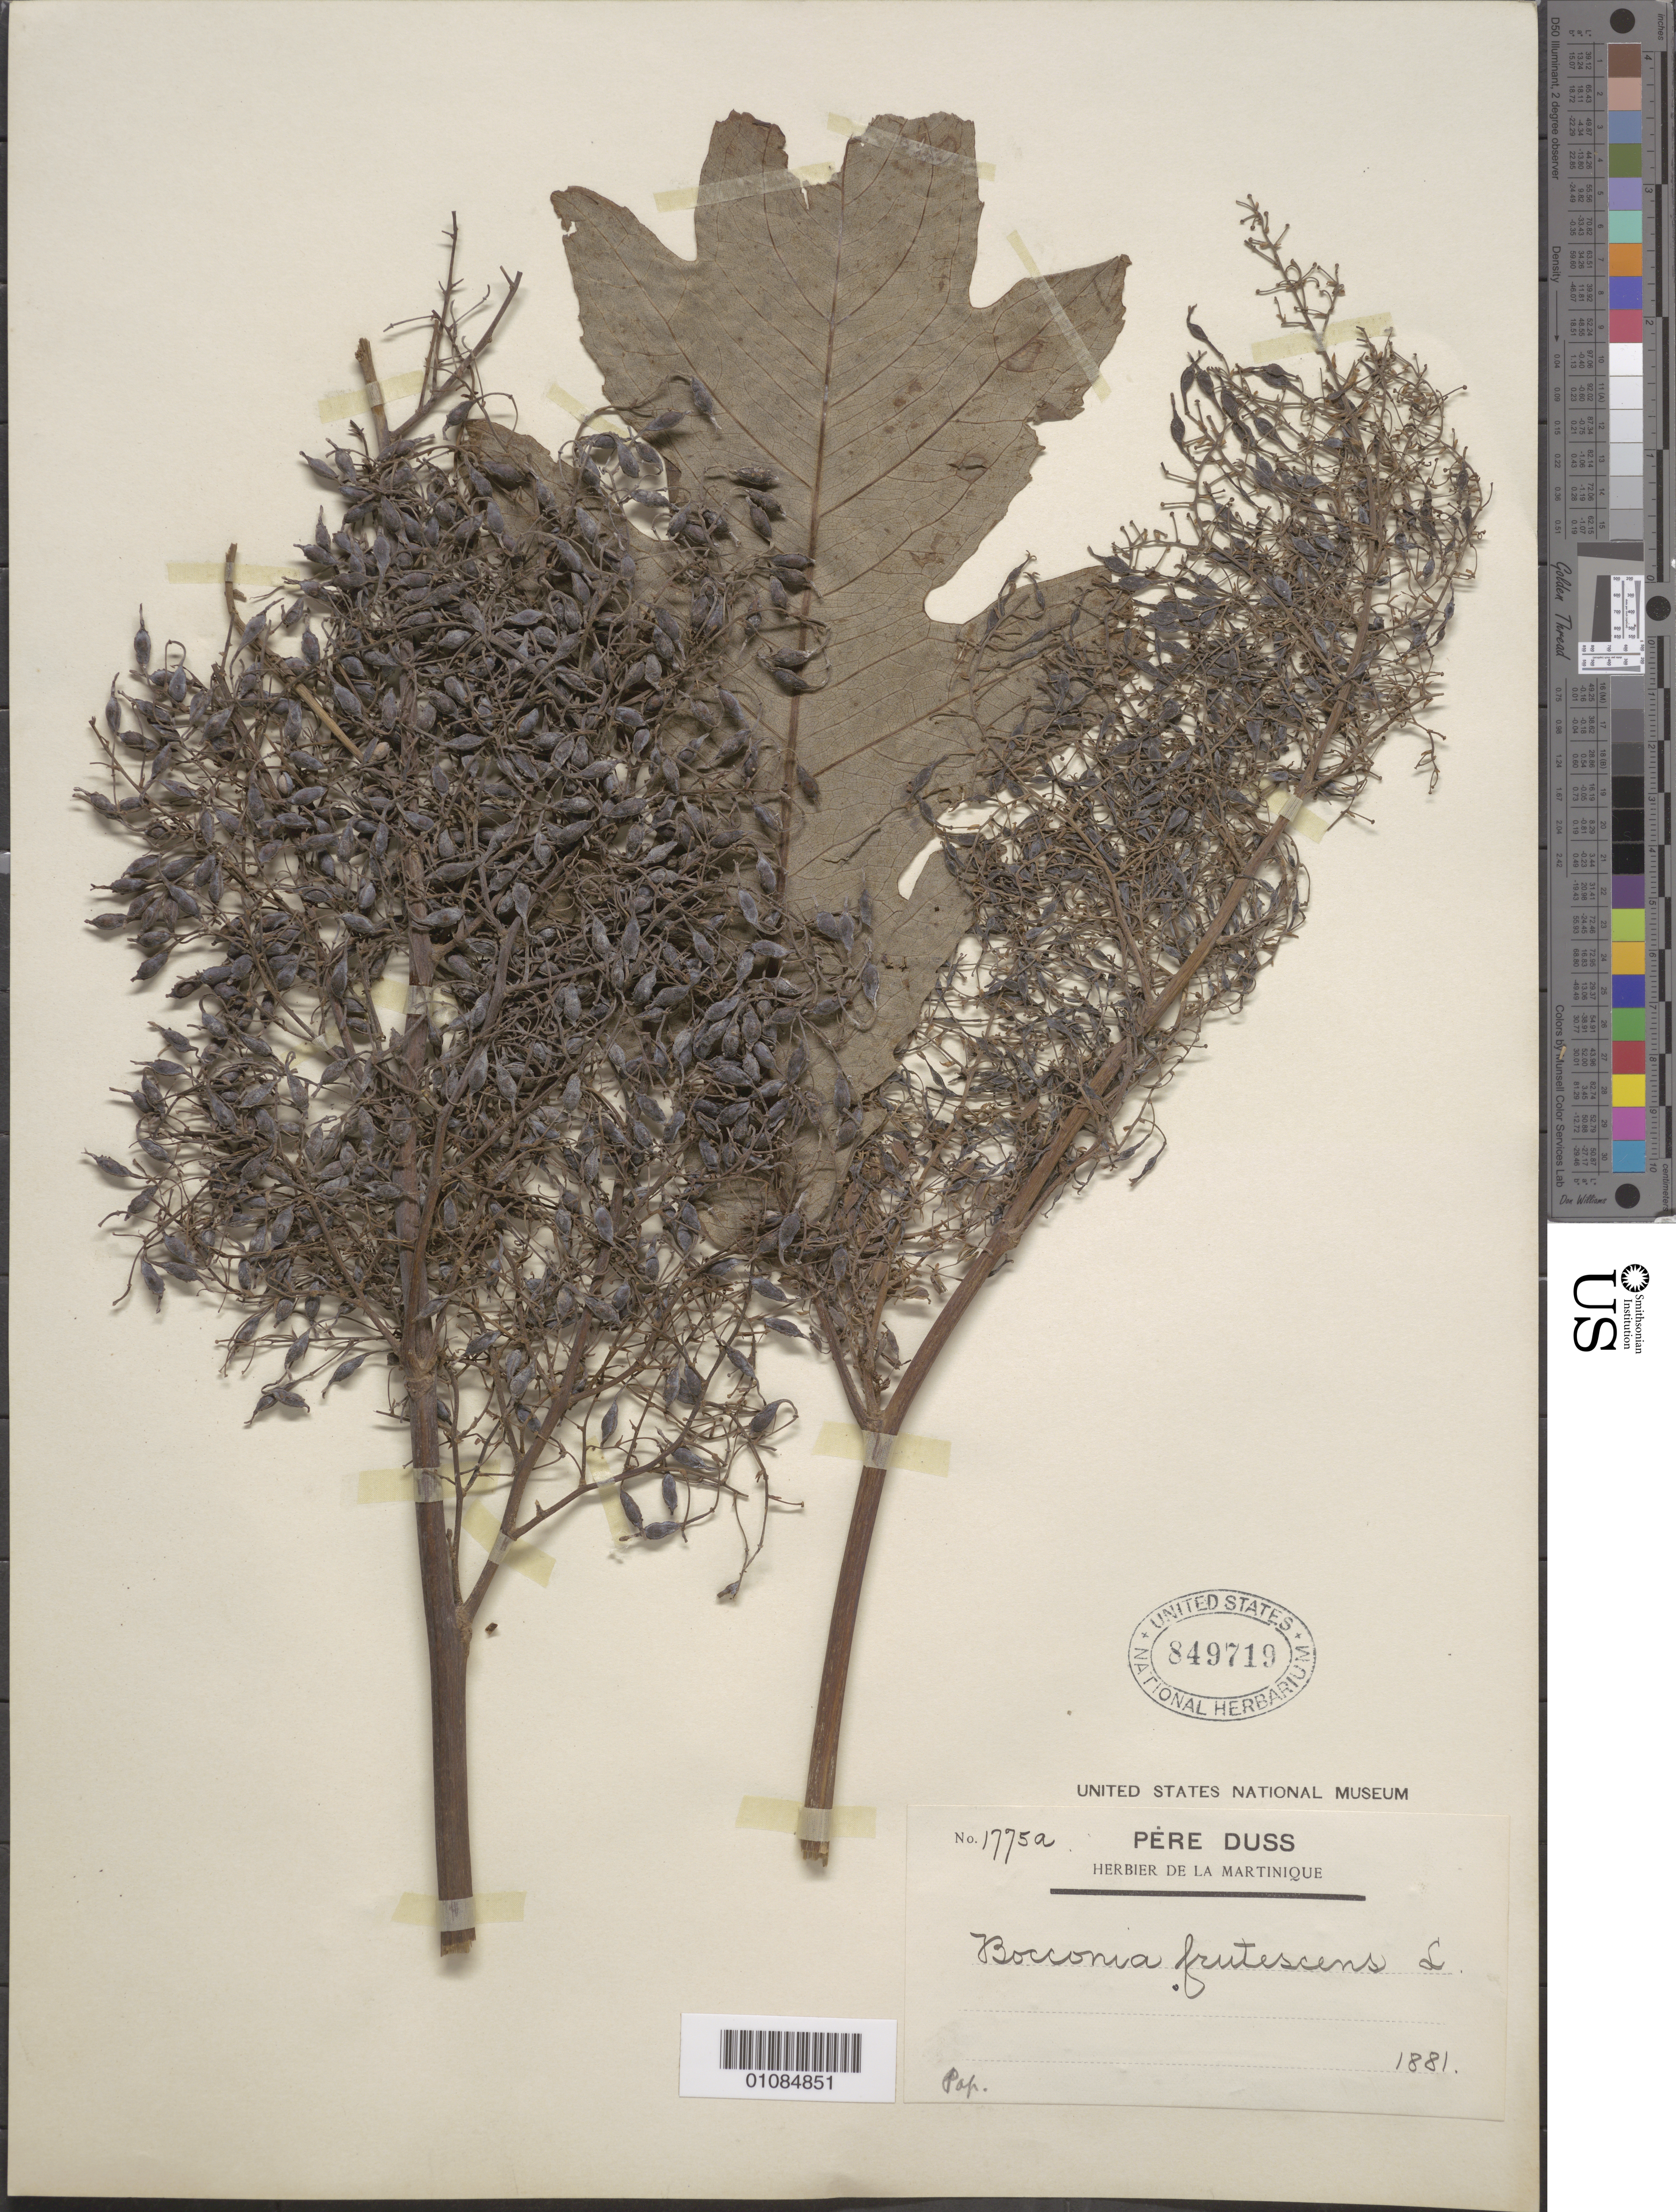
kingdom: Plantae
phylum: Tracheophyta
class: Magnoliopsida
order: Ranunculales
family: Papaveraceae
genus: Bocconia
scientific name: Bocconia frutescens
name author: L.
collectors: Père Duss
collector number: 1775a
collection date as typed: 1881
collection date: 1881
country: Martinique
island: Martinique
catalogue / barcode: US 849719